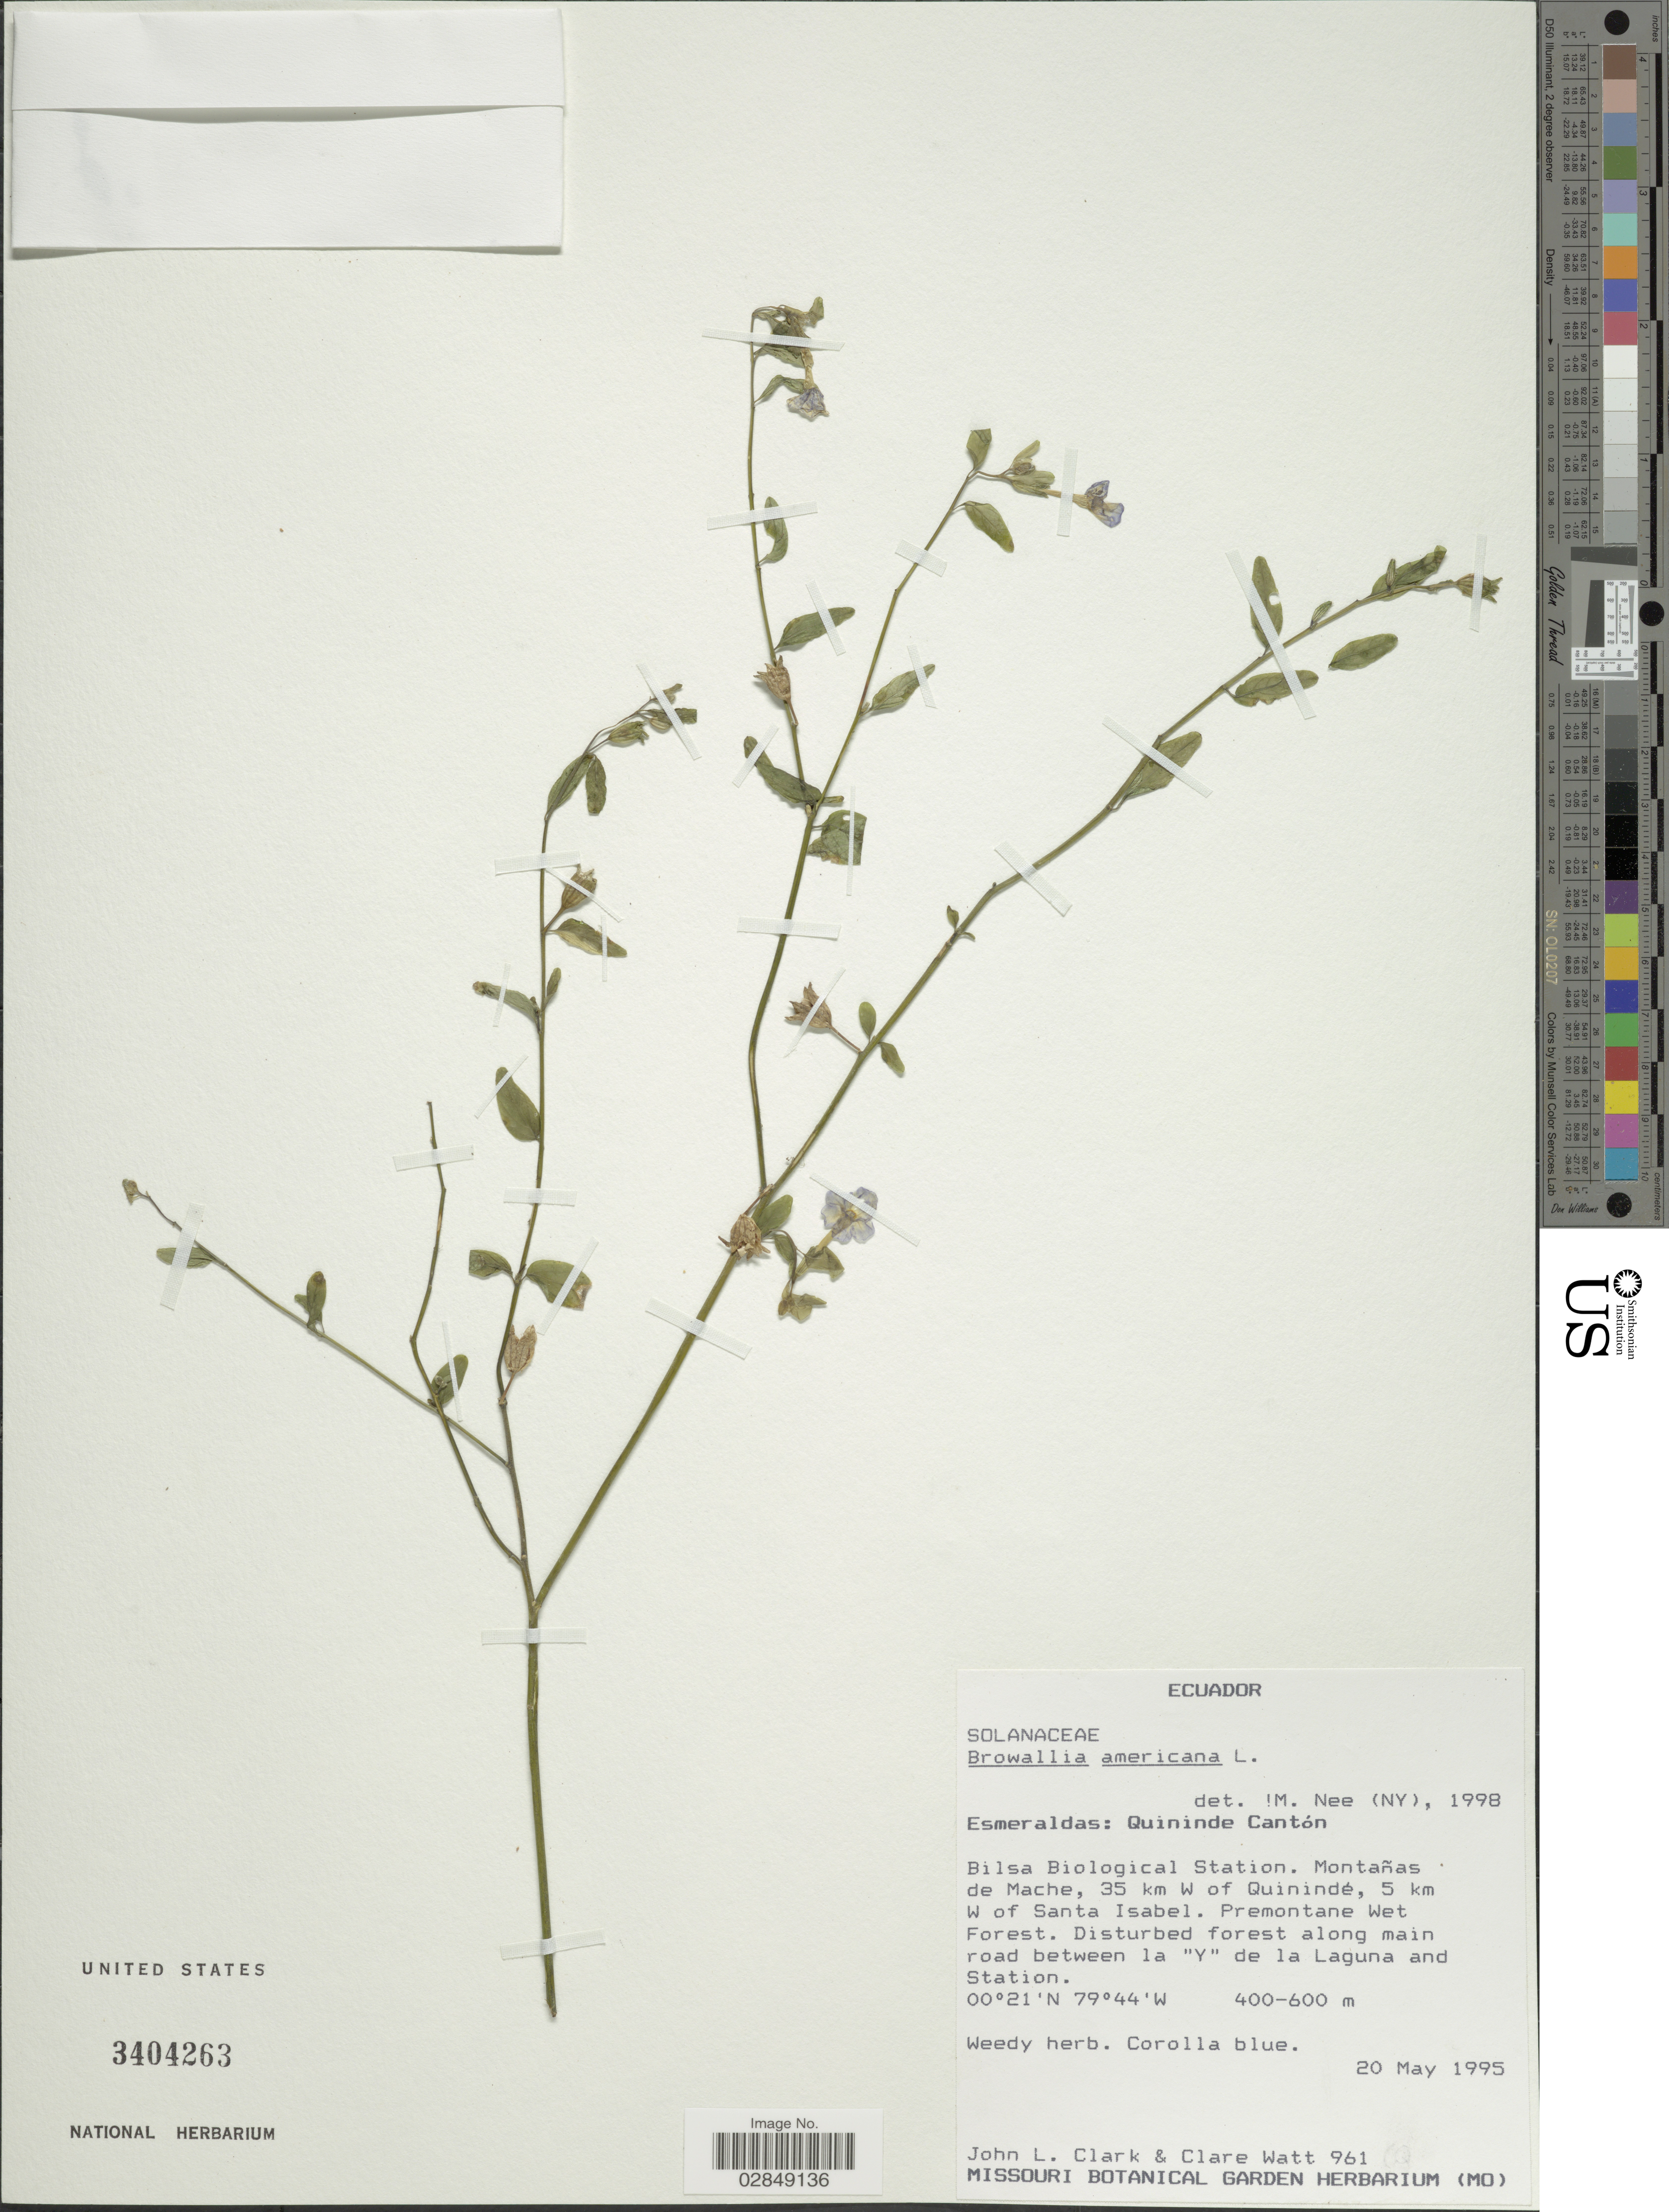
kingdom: Plantae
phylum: Tracheophyta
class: Magnoliopsida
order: Solanales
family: Solanaceae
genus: Browallia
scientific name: Browallia americana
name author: L.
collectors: J. L. Clark & C. Watt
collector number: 961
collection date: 1995-05-20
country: Ecuador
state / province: Esmeraldas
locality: Quininde Cantón. Bilsa Biological Station. Montañas de Mache, 35 km W of Quinindé, 5 km W of Santa Isabel. Disturbed forest along main road between la "Y" de la Laguna and Station.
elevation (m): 400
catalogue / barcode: US 3404263